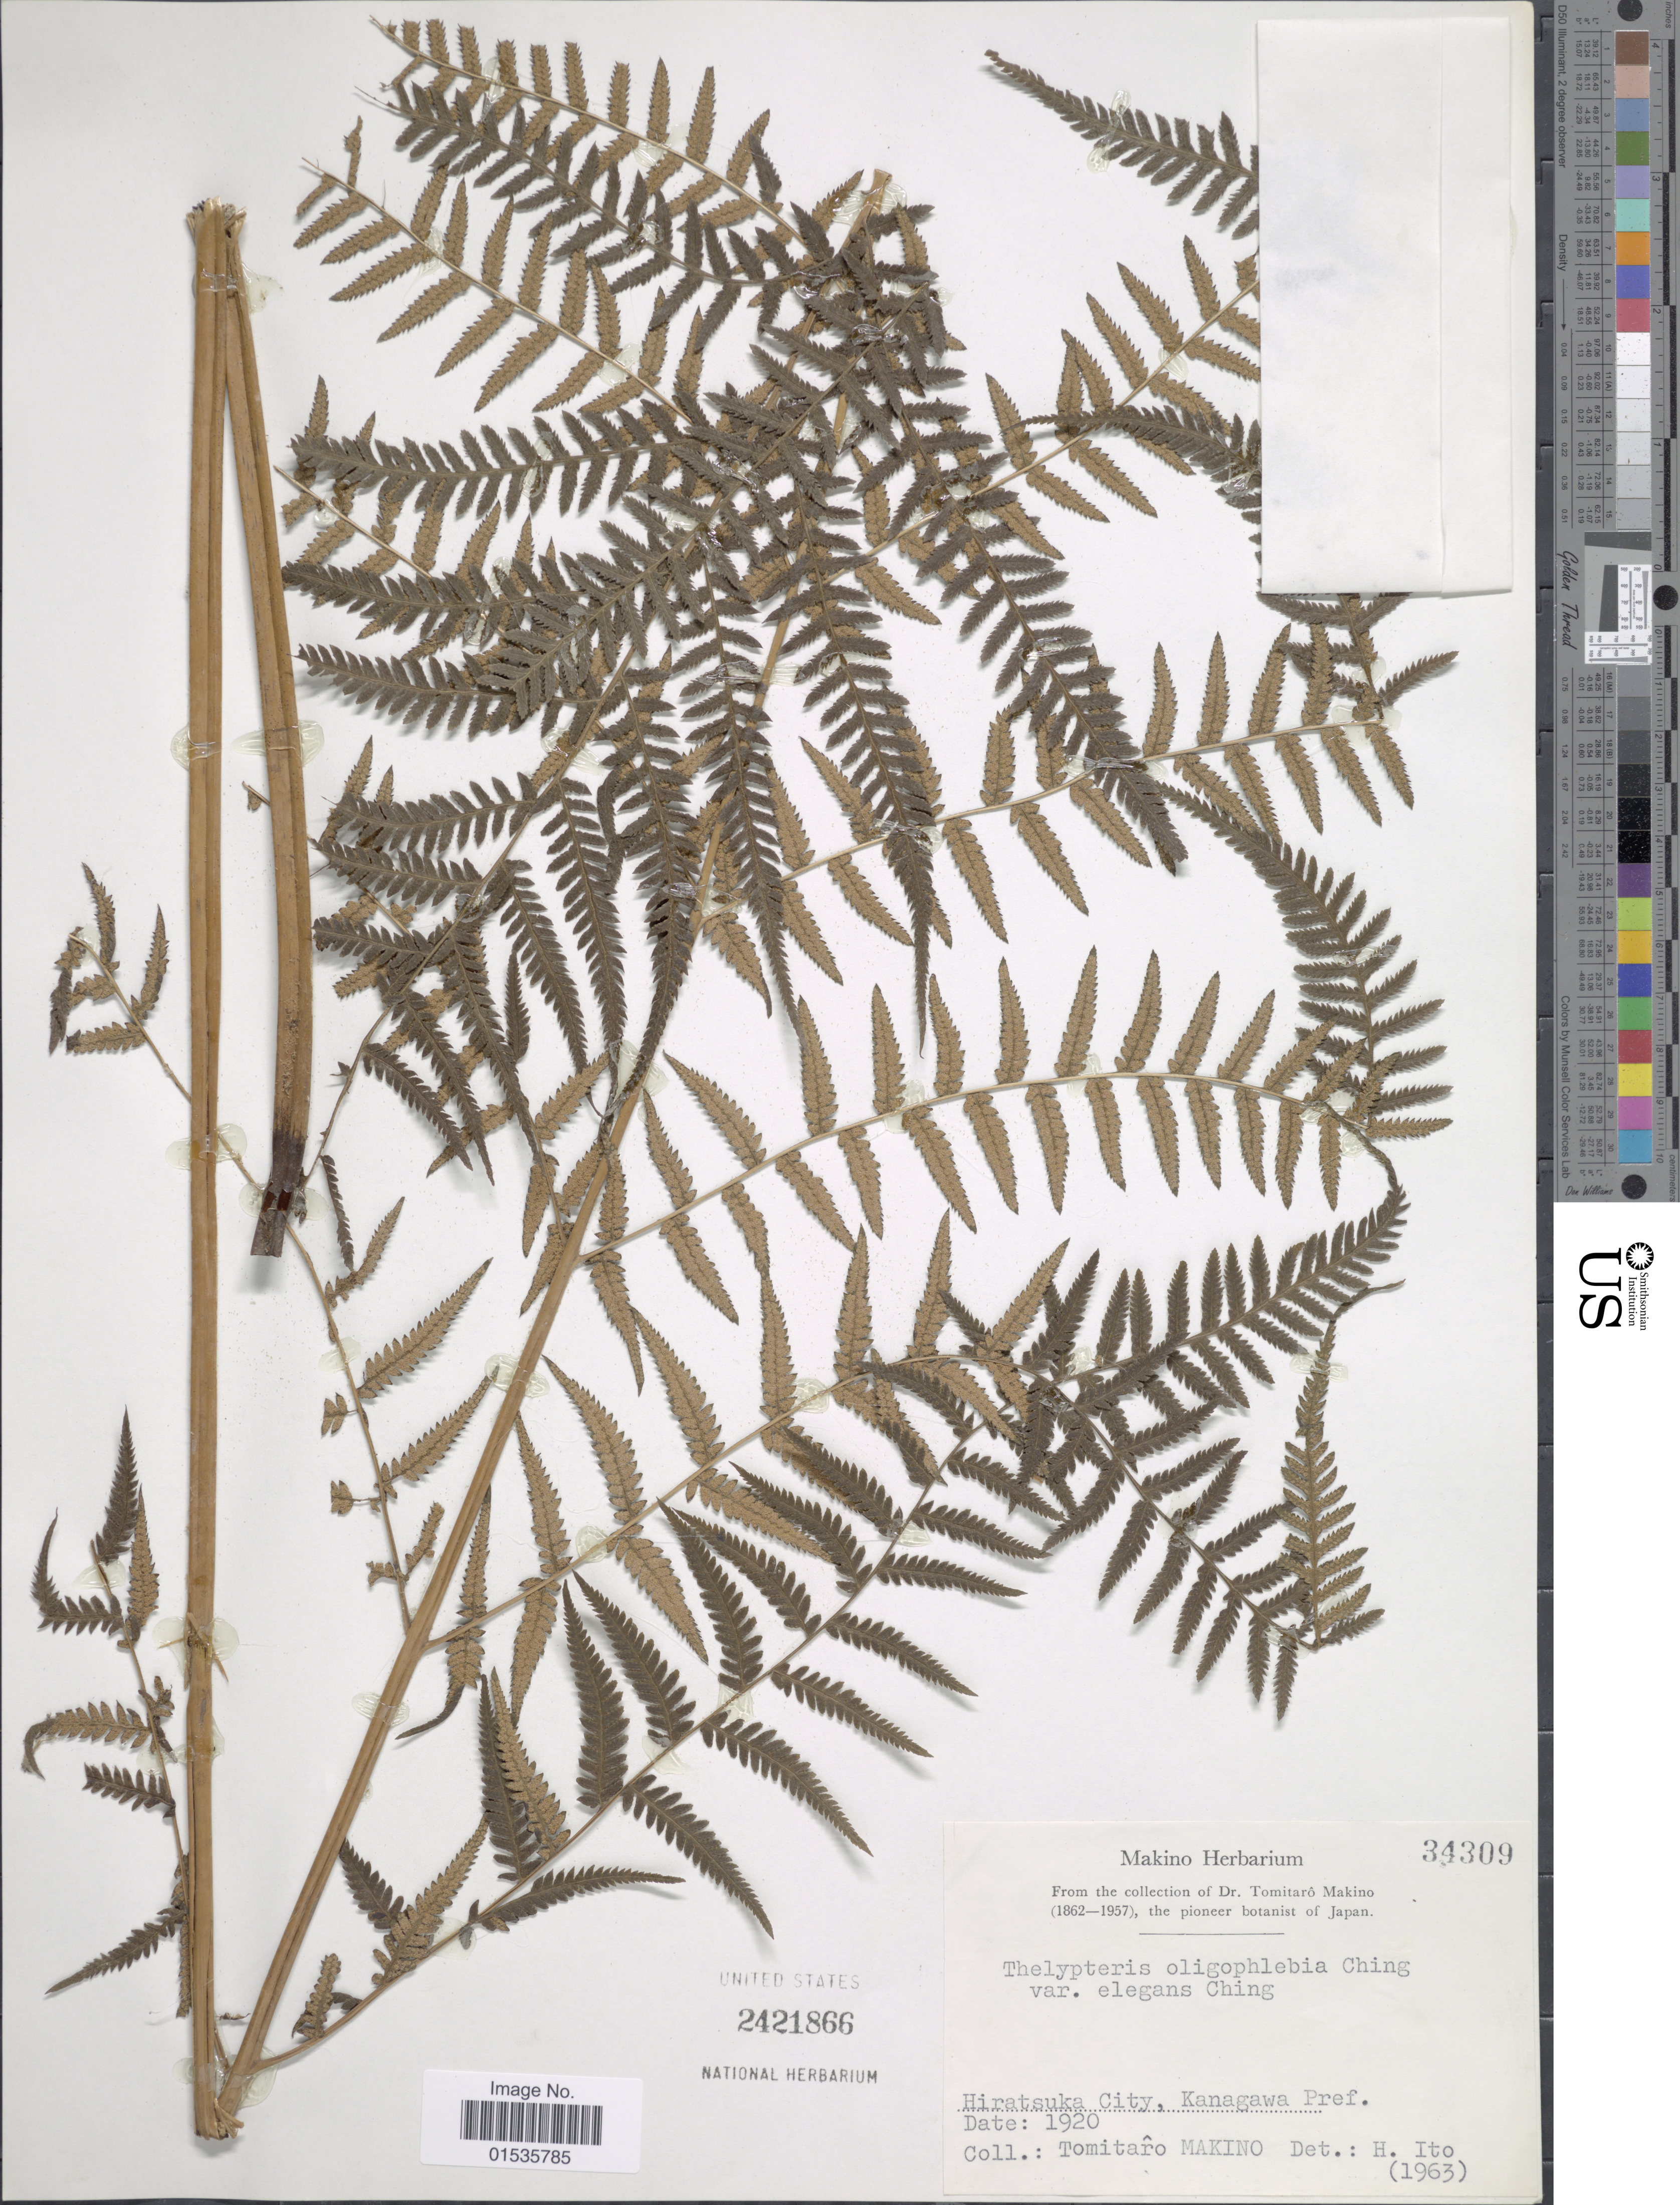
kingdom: Plantae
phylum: Tracheophyta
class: Polypodiopsida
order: Polypodiales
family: Thelypteridaceae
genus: Macrothelypteris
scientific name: Macrothelypteris oligophlebia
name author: (Baker) Ching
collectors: T. Makino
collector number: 34309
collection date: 1920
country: Japan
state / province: Kanagawa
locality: Hiratsuka City, Kanagawa Pref.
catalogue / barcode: US 2421866